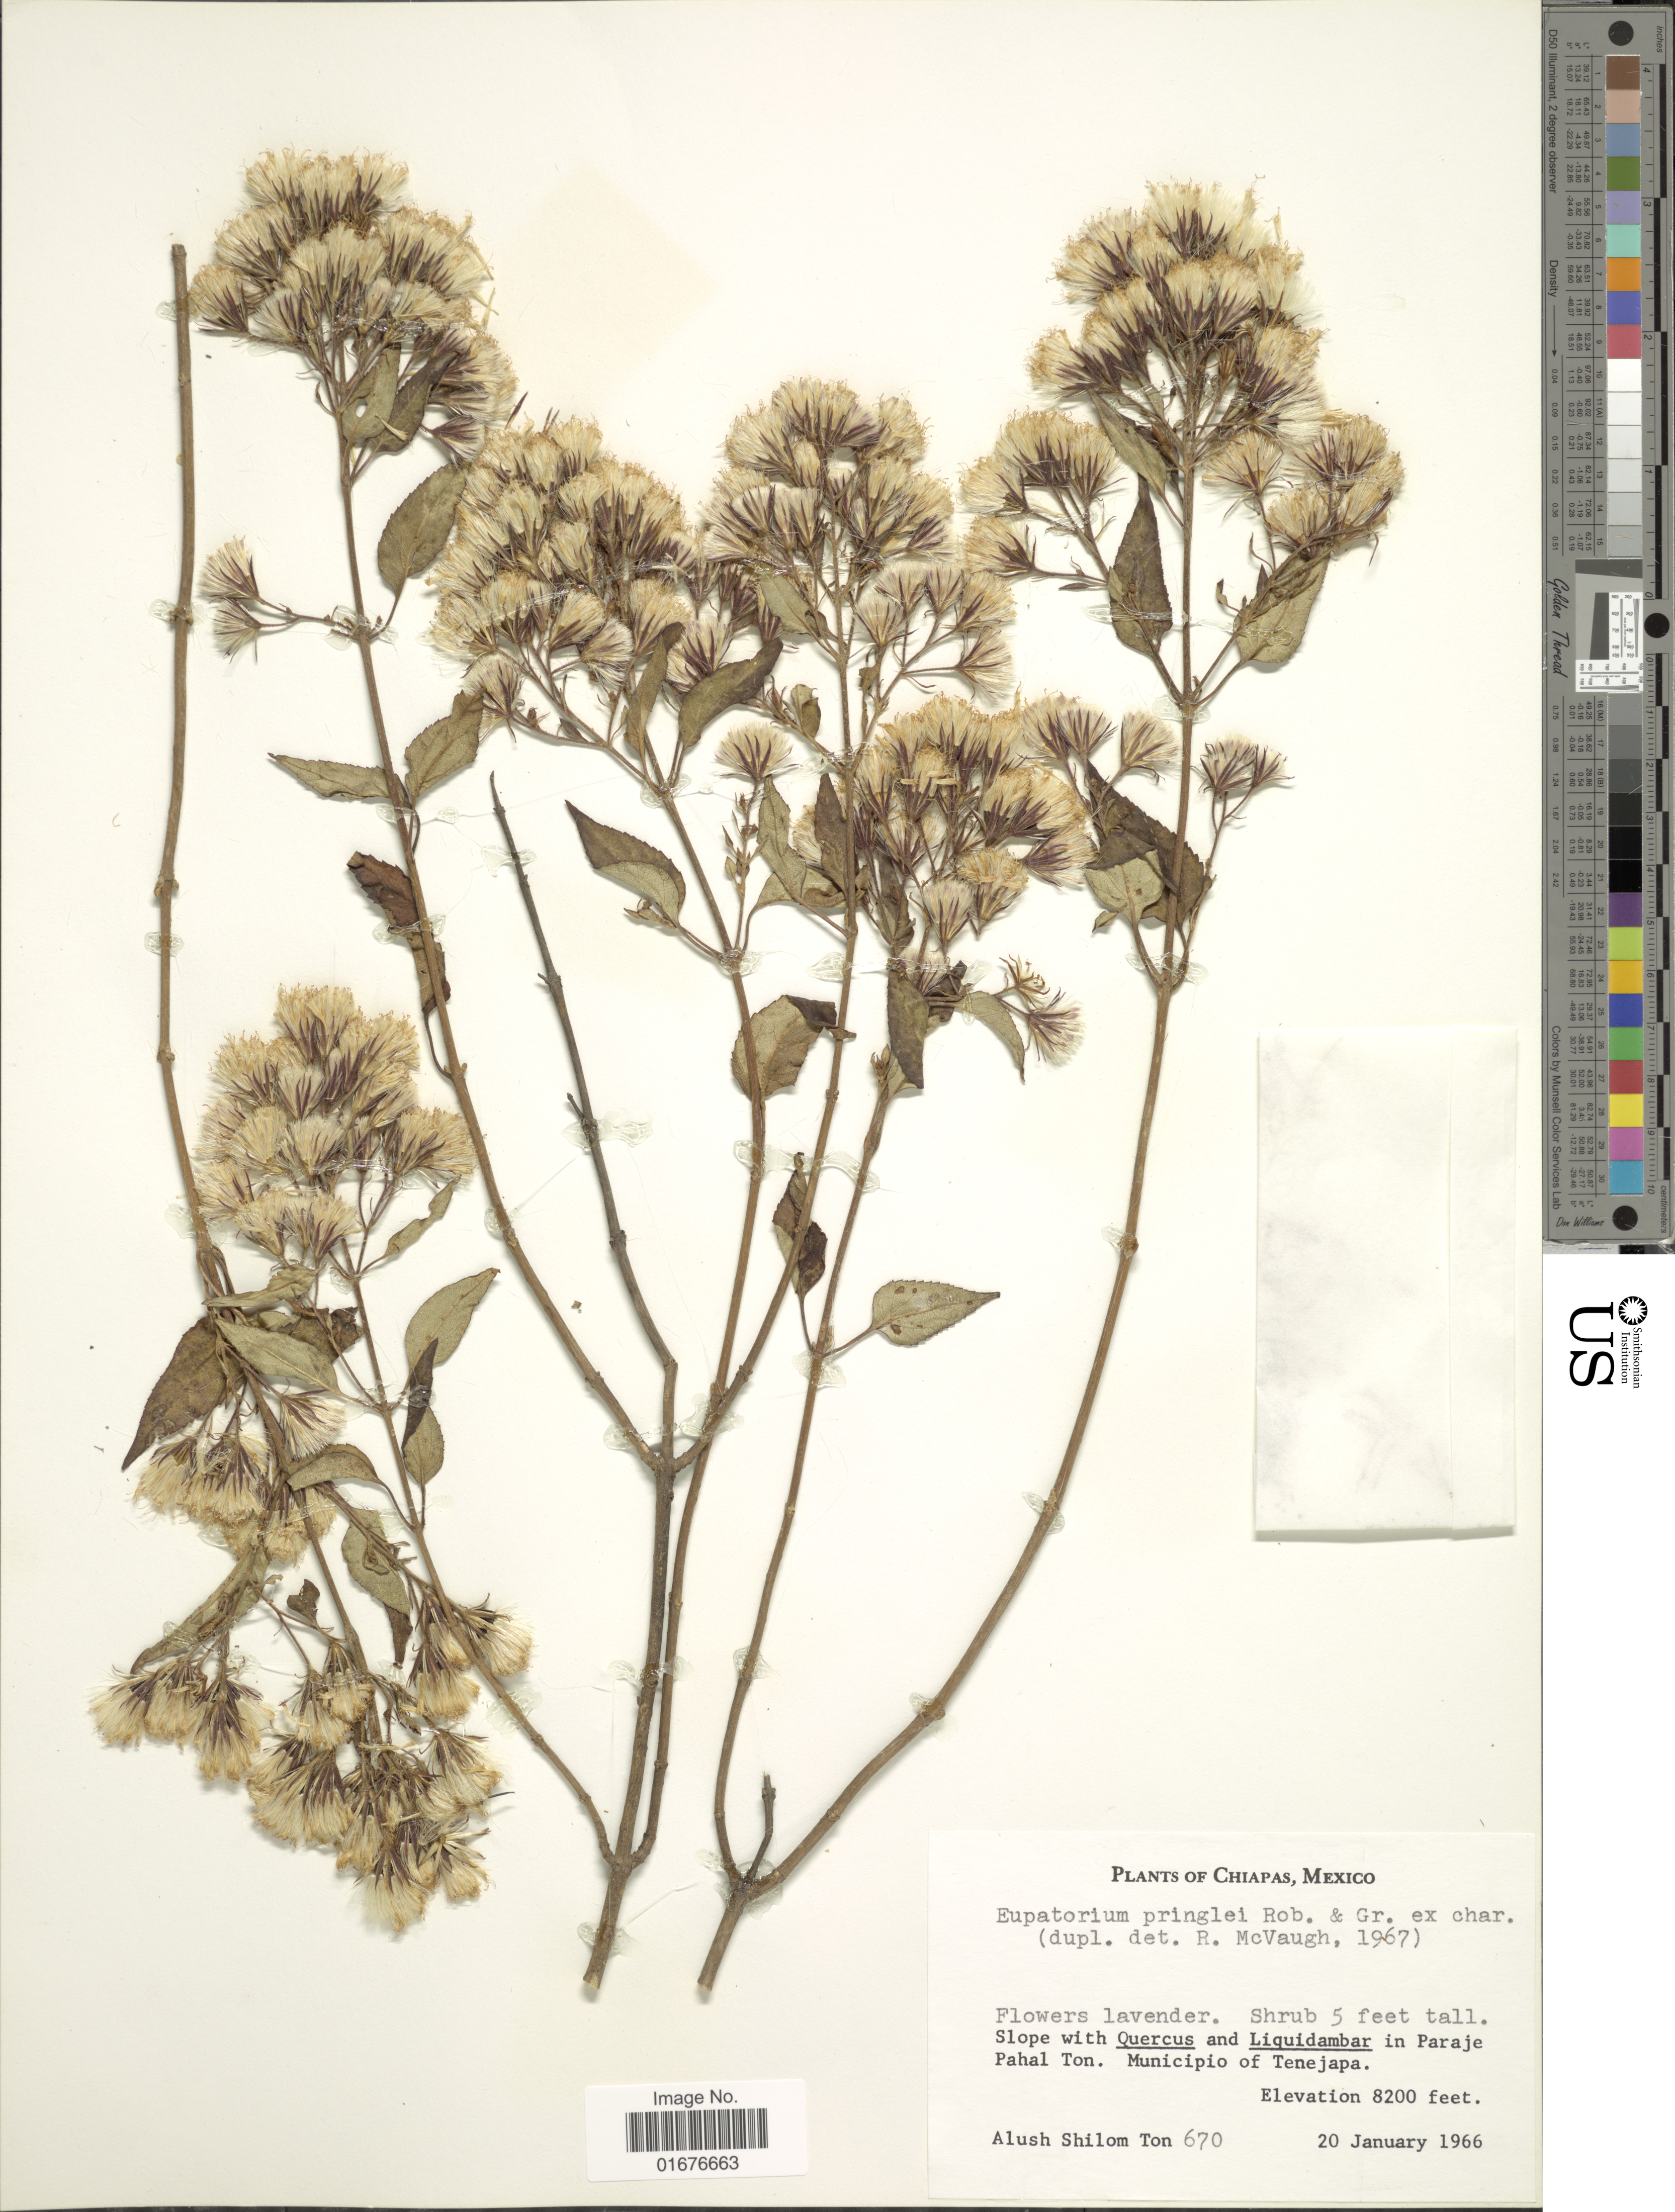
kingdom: Plantae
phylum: Tracheophyta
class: Magnoliopsida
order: Asterales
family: Asteraceae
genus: Ageratina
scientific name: Ageratina pringlei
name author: (B.L. Rob. & Greenm.) R.M. King & H. Rob.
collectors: A. M. Ton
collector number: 670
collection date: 1966-01-20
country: Mexico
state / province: Chiapas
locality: Slope with Quercus and Liquidambar in Paraje Pahal Ton, Municipio of Tenejapa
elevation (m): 2499